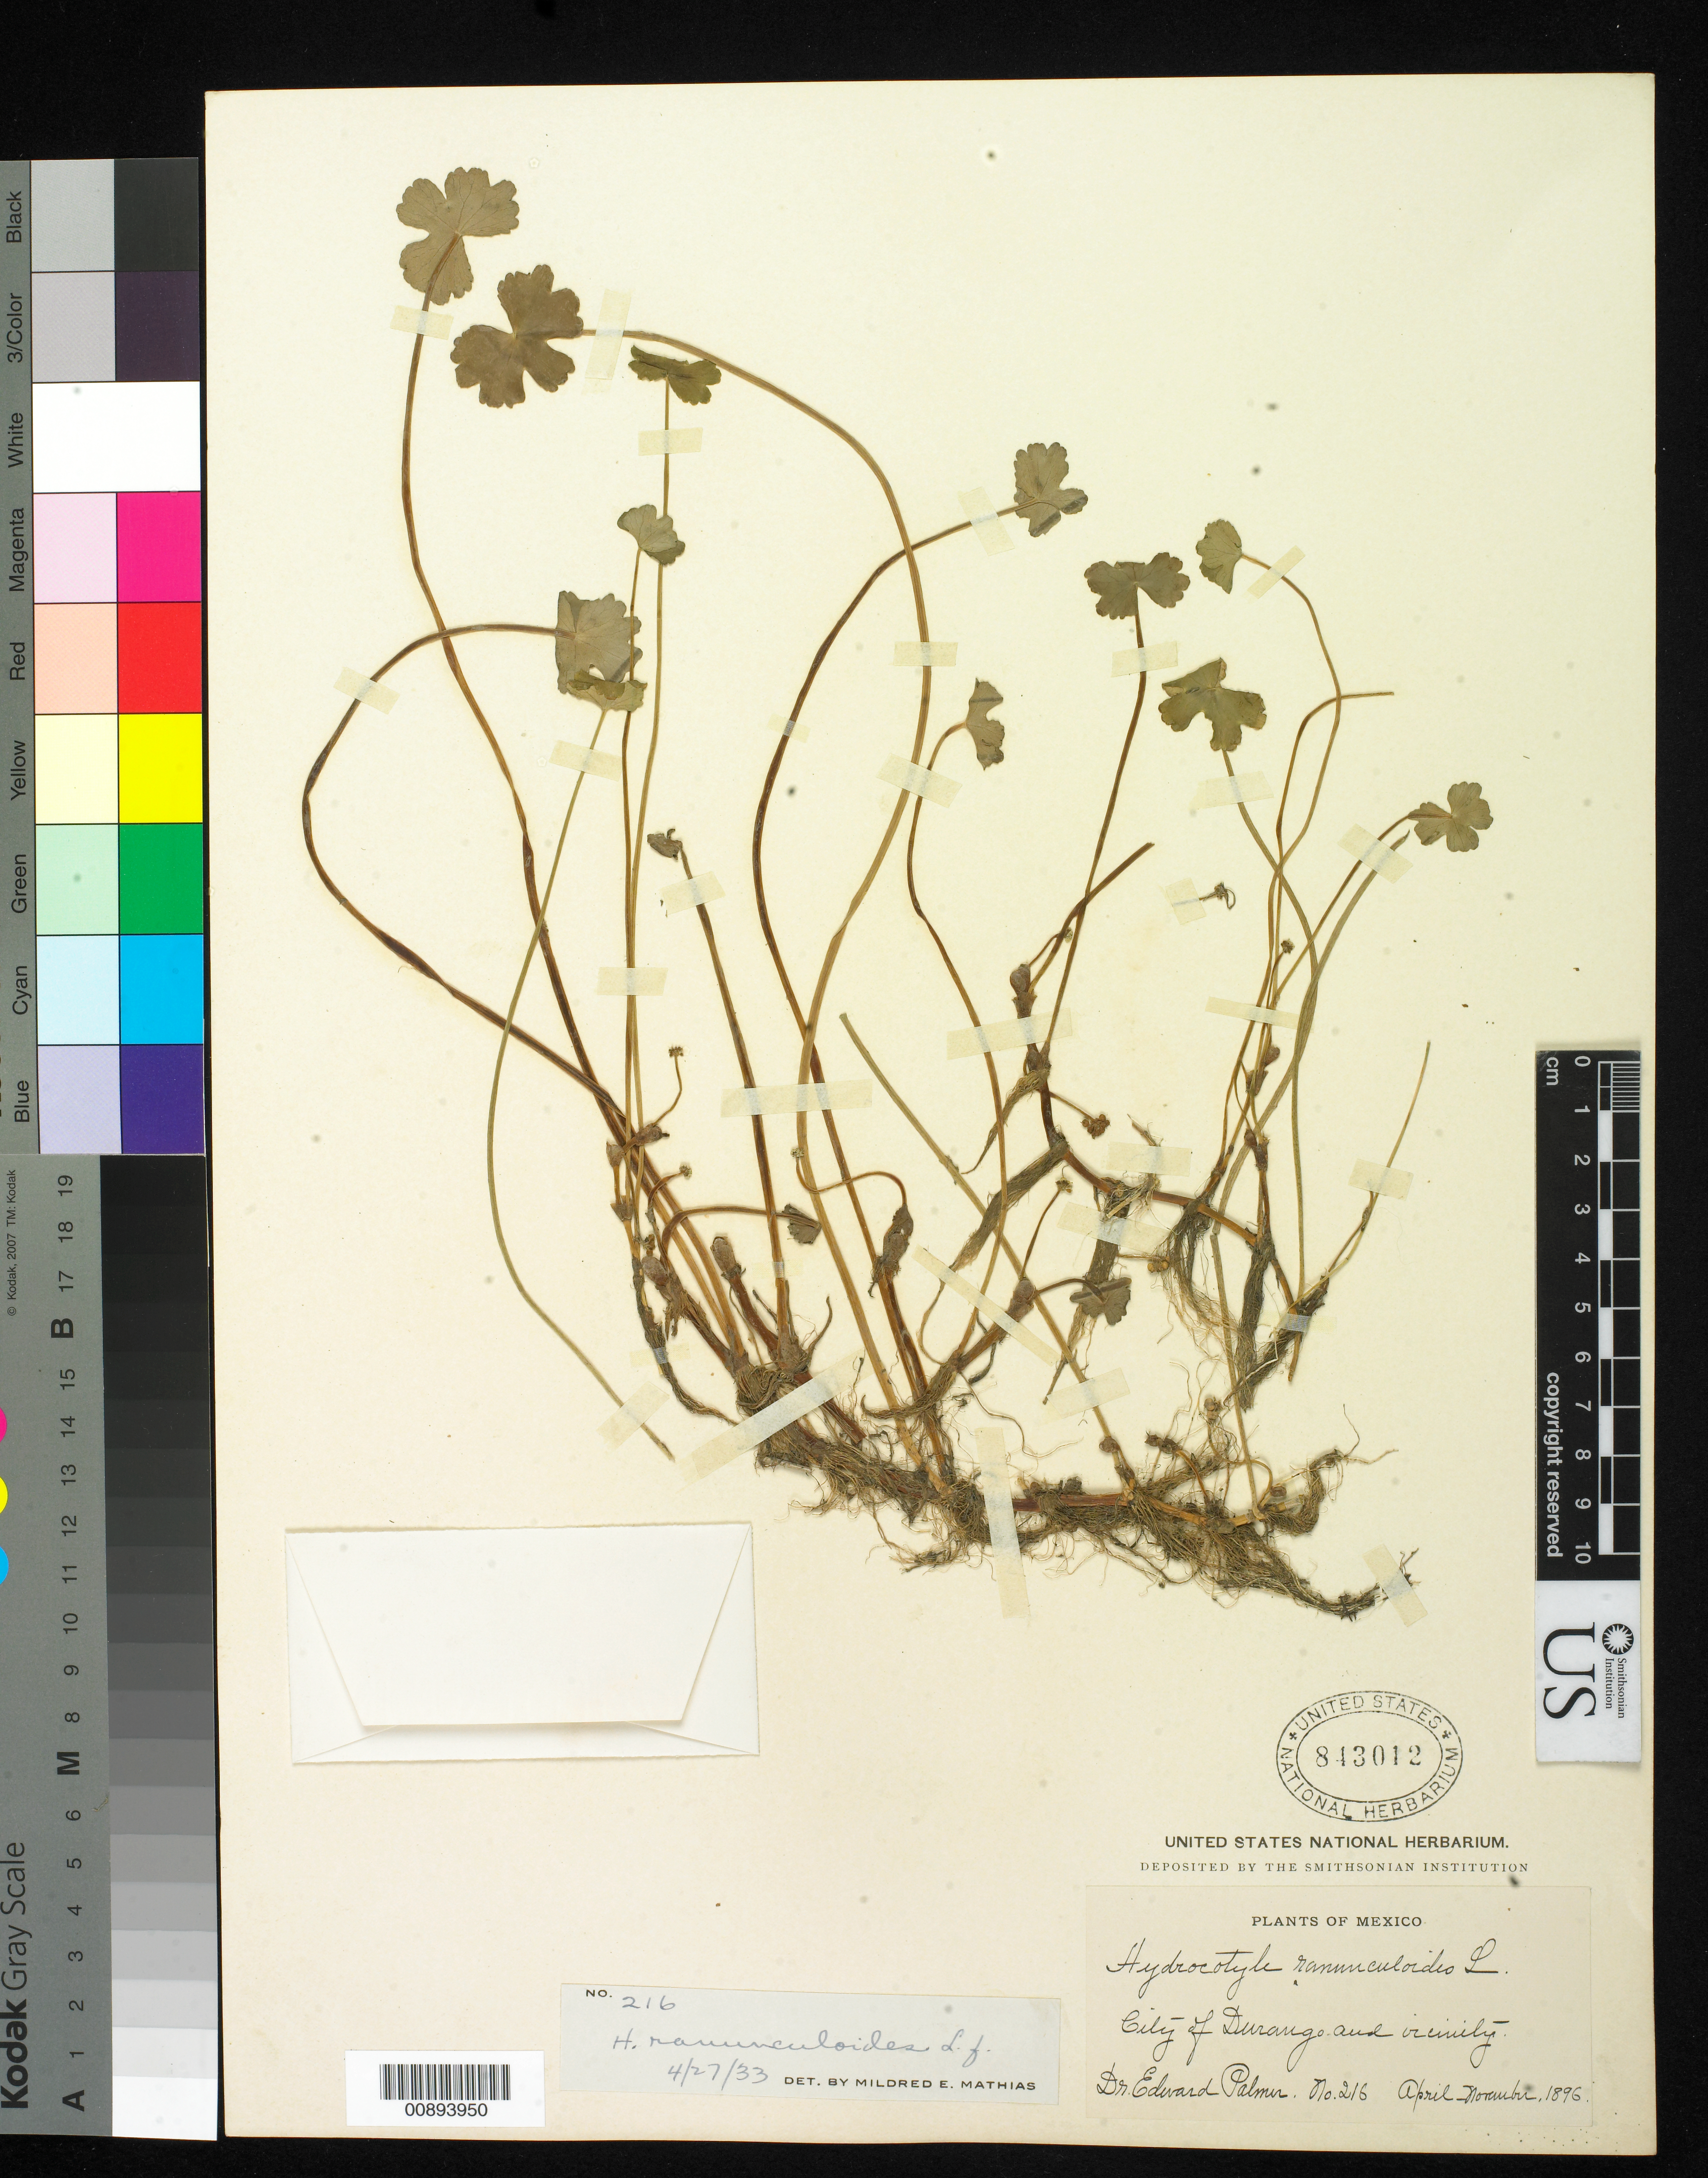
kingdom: Plantae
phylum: Tracheophyta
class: Magnoliopsida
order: Apiales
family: Araliaceae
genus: Hydrocotyle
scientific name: Hydrocotyle ranunculoides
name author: L. f.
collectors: E. Palmer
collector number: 216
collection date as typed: Apr 1896 to -- Nov 1896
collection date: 1896-04/1896-11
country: Mexico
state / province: Durango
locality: City of Durango and vicinity.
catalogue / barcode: US 843012